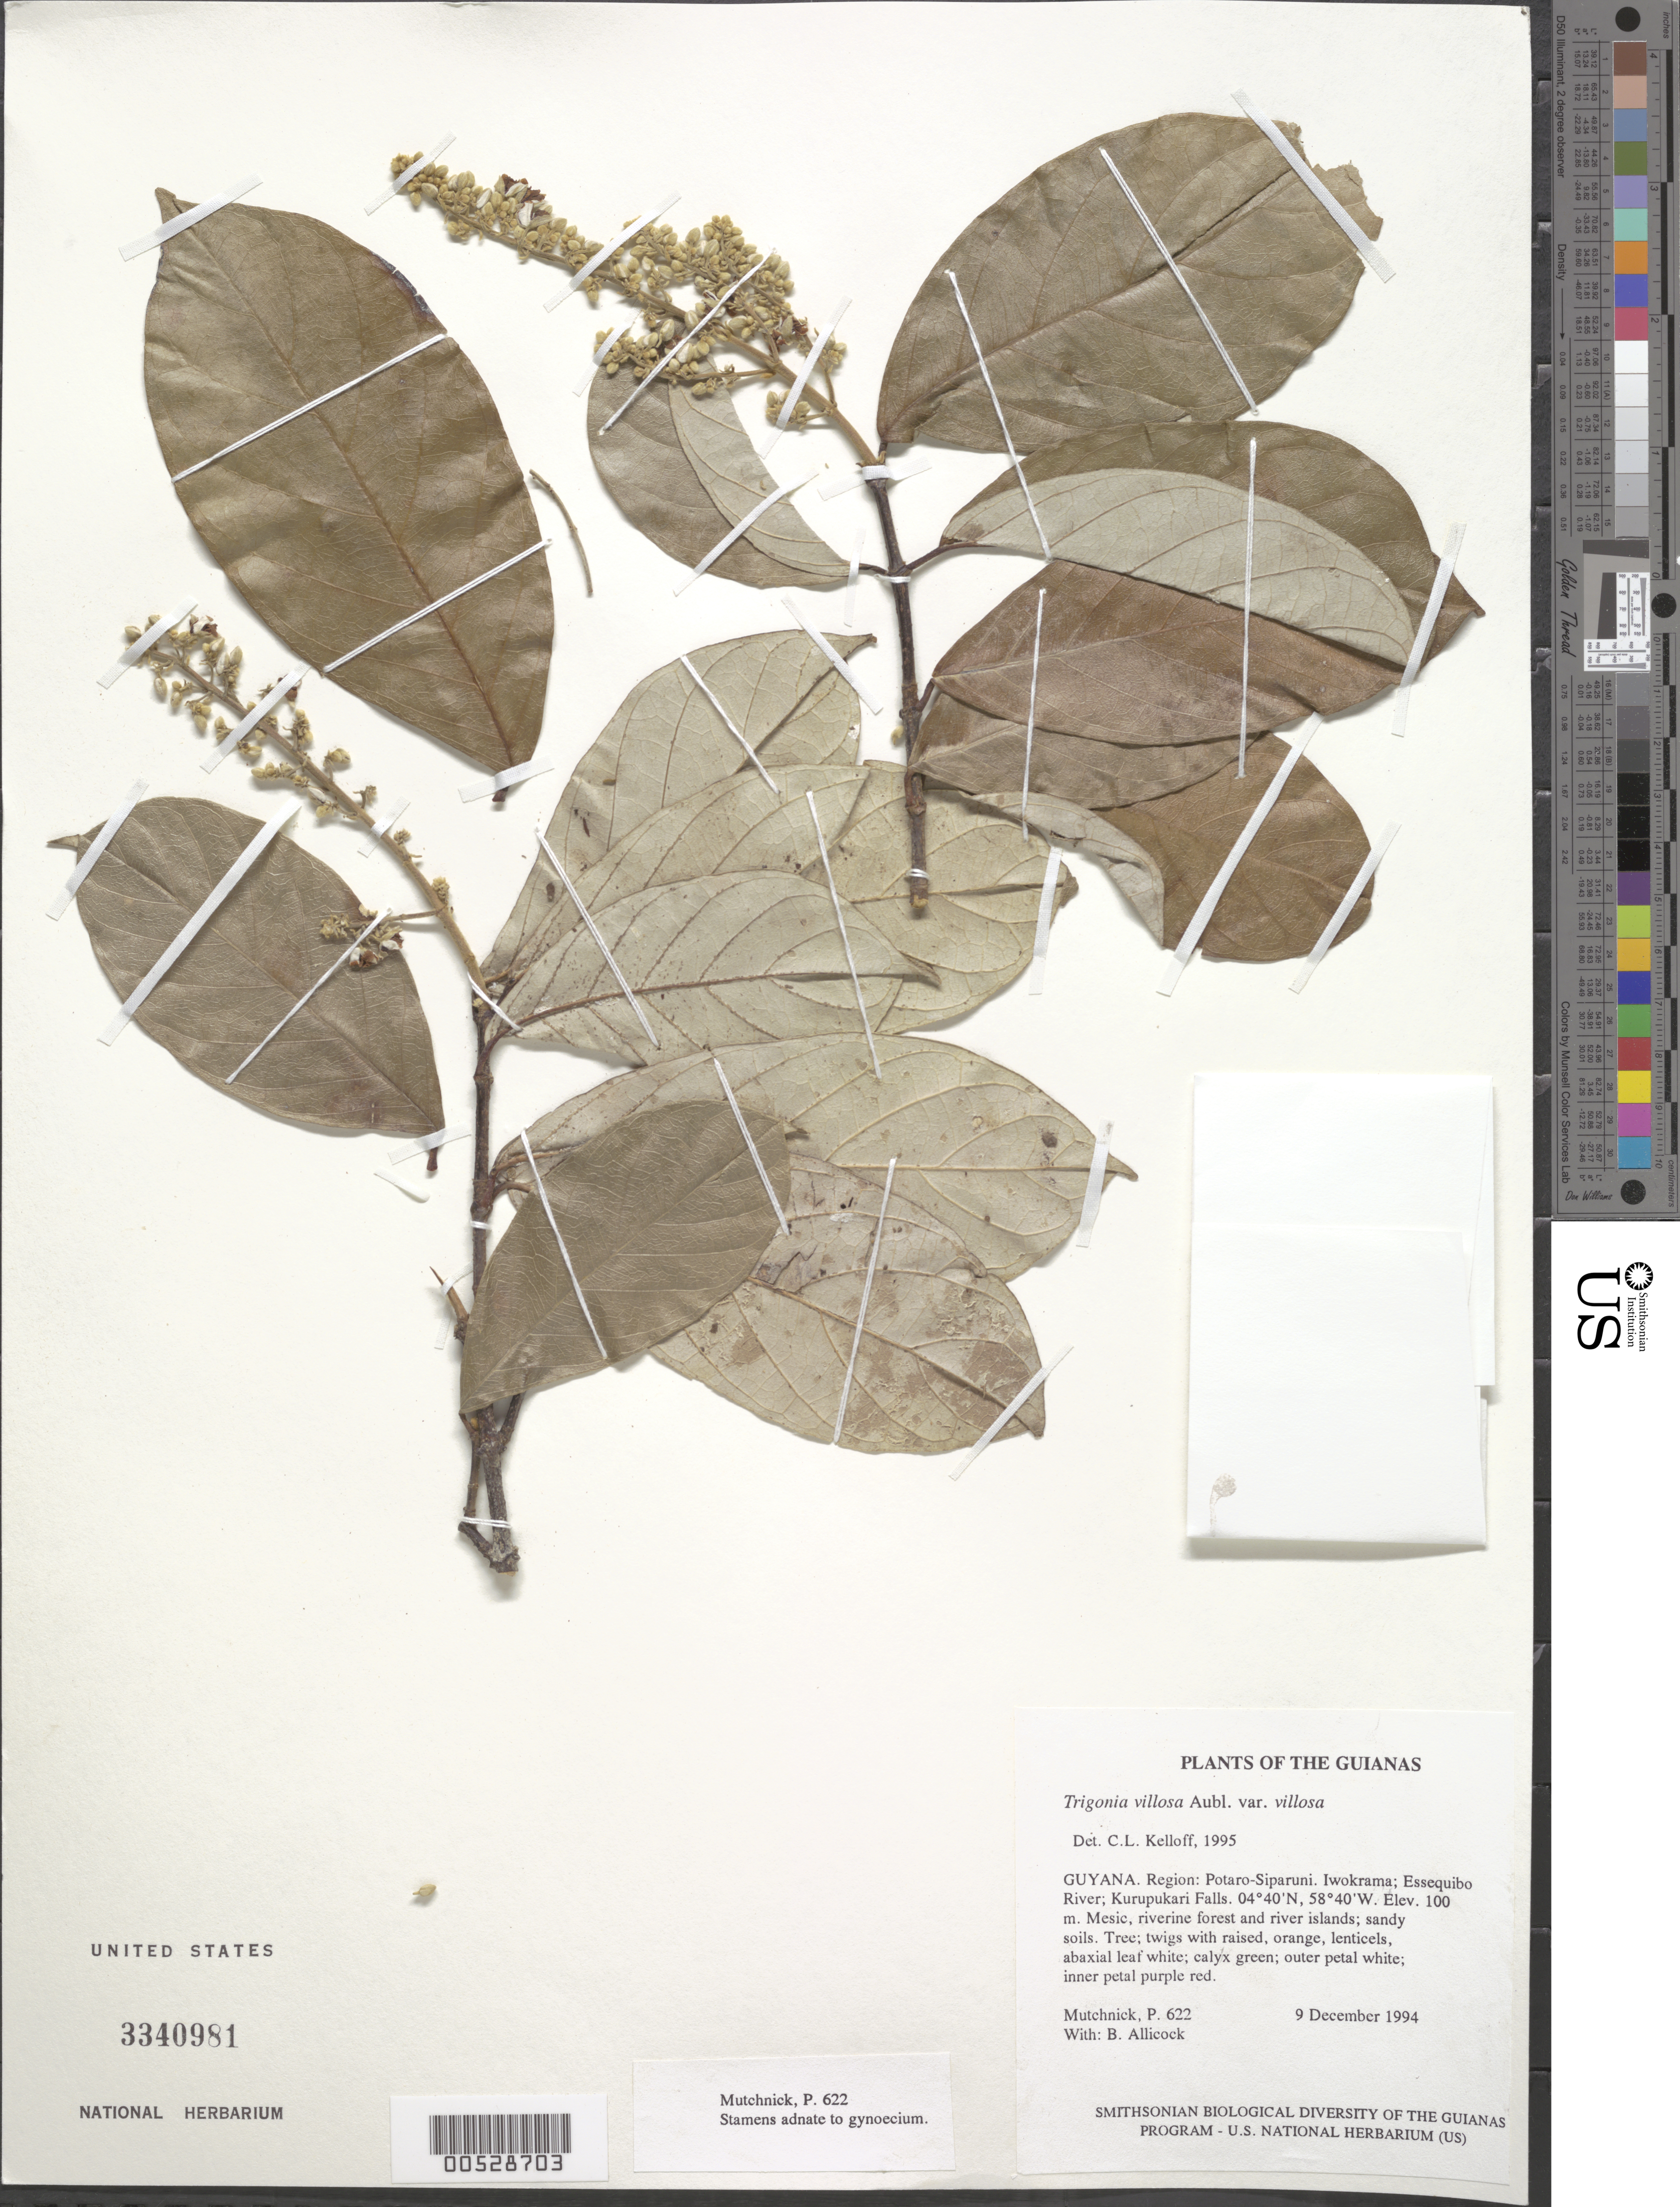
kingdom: Plantae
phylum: Tracheophyta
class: Magnoliopsida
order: Malpighiales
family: Trigoniaceae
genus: Trigonia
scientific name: Trigonia villosa var. villosa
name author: Aubl.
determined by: Kelloff, Carol L., (US), Smithsonian Institution - National Museum of Natural History (UNITED STATES)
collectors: P. Mutchnick & B. Allicock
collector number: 622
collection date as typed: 9 December 1994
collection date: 1994-12-09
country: Guyana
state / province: Potaro-Siparuni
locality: Iwokrama; Essequibo River; Kurupukari Falls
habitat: Mesic, riverine forest and river islands; sandy soils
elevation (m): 100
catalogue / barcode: US 3340981